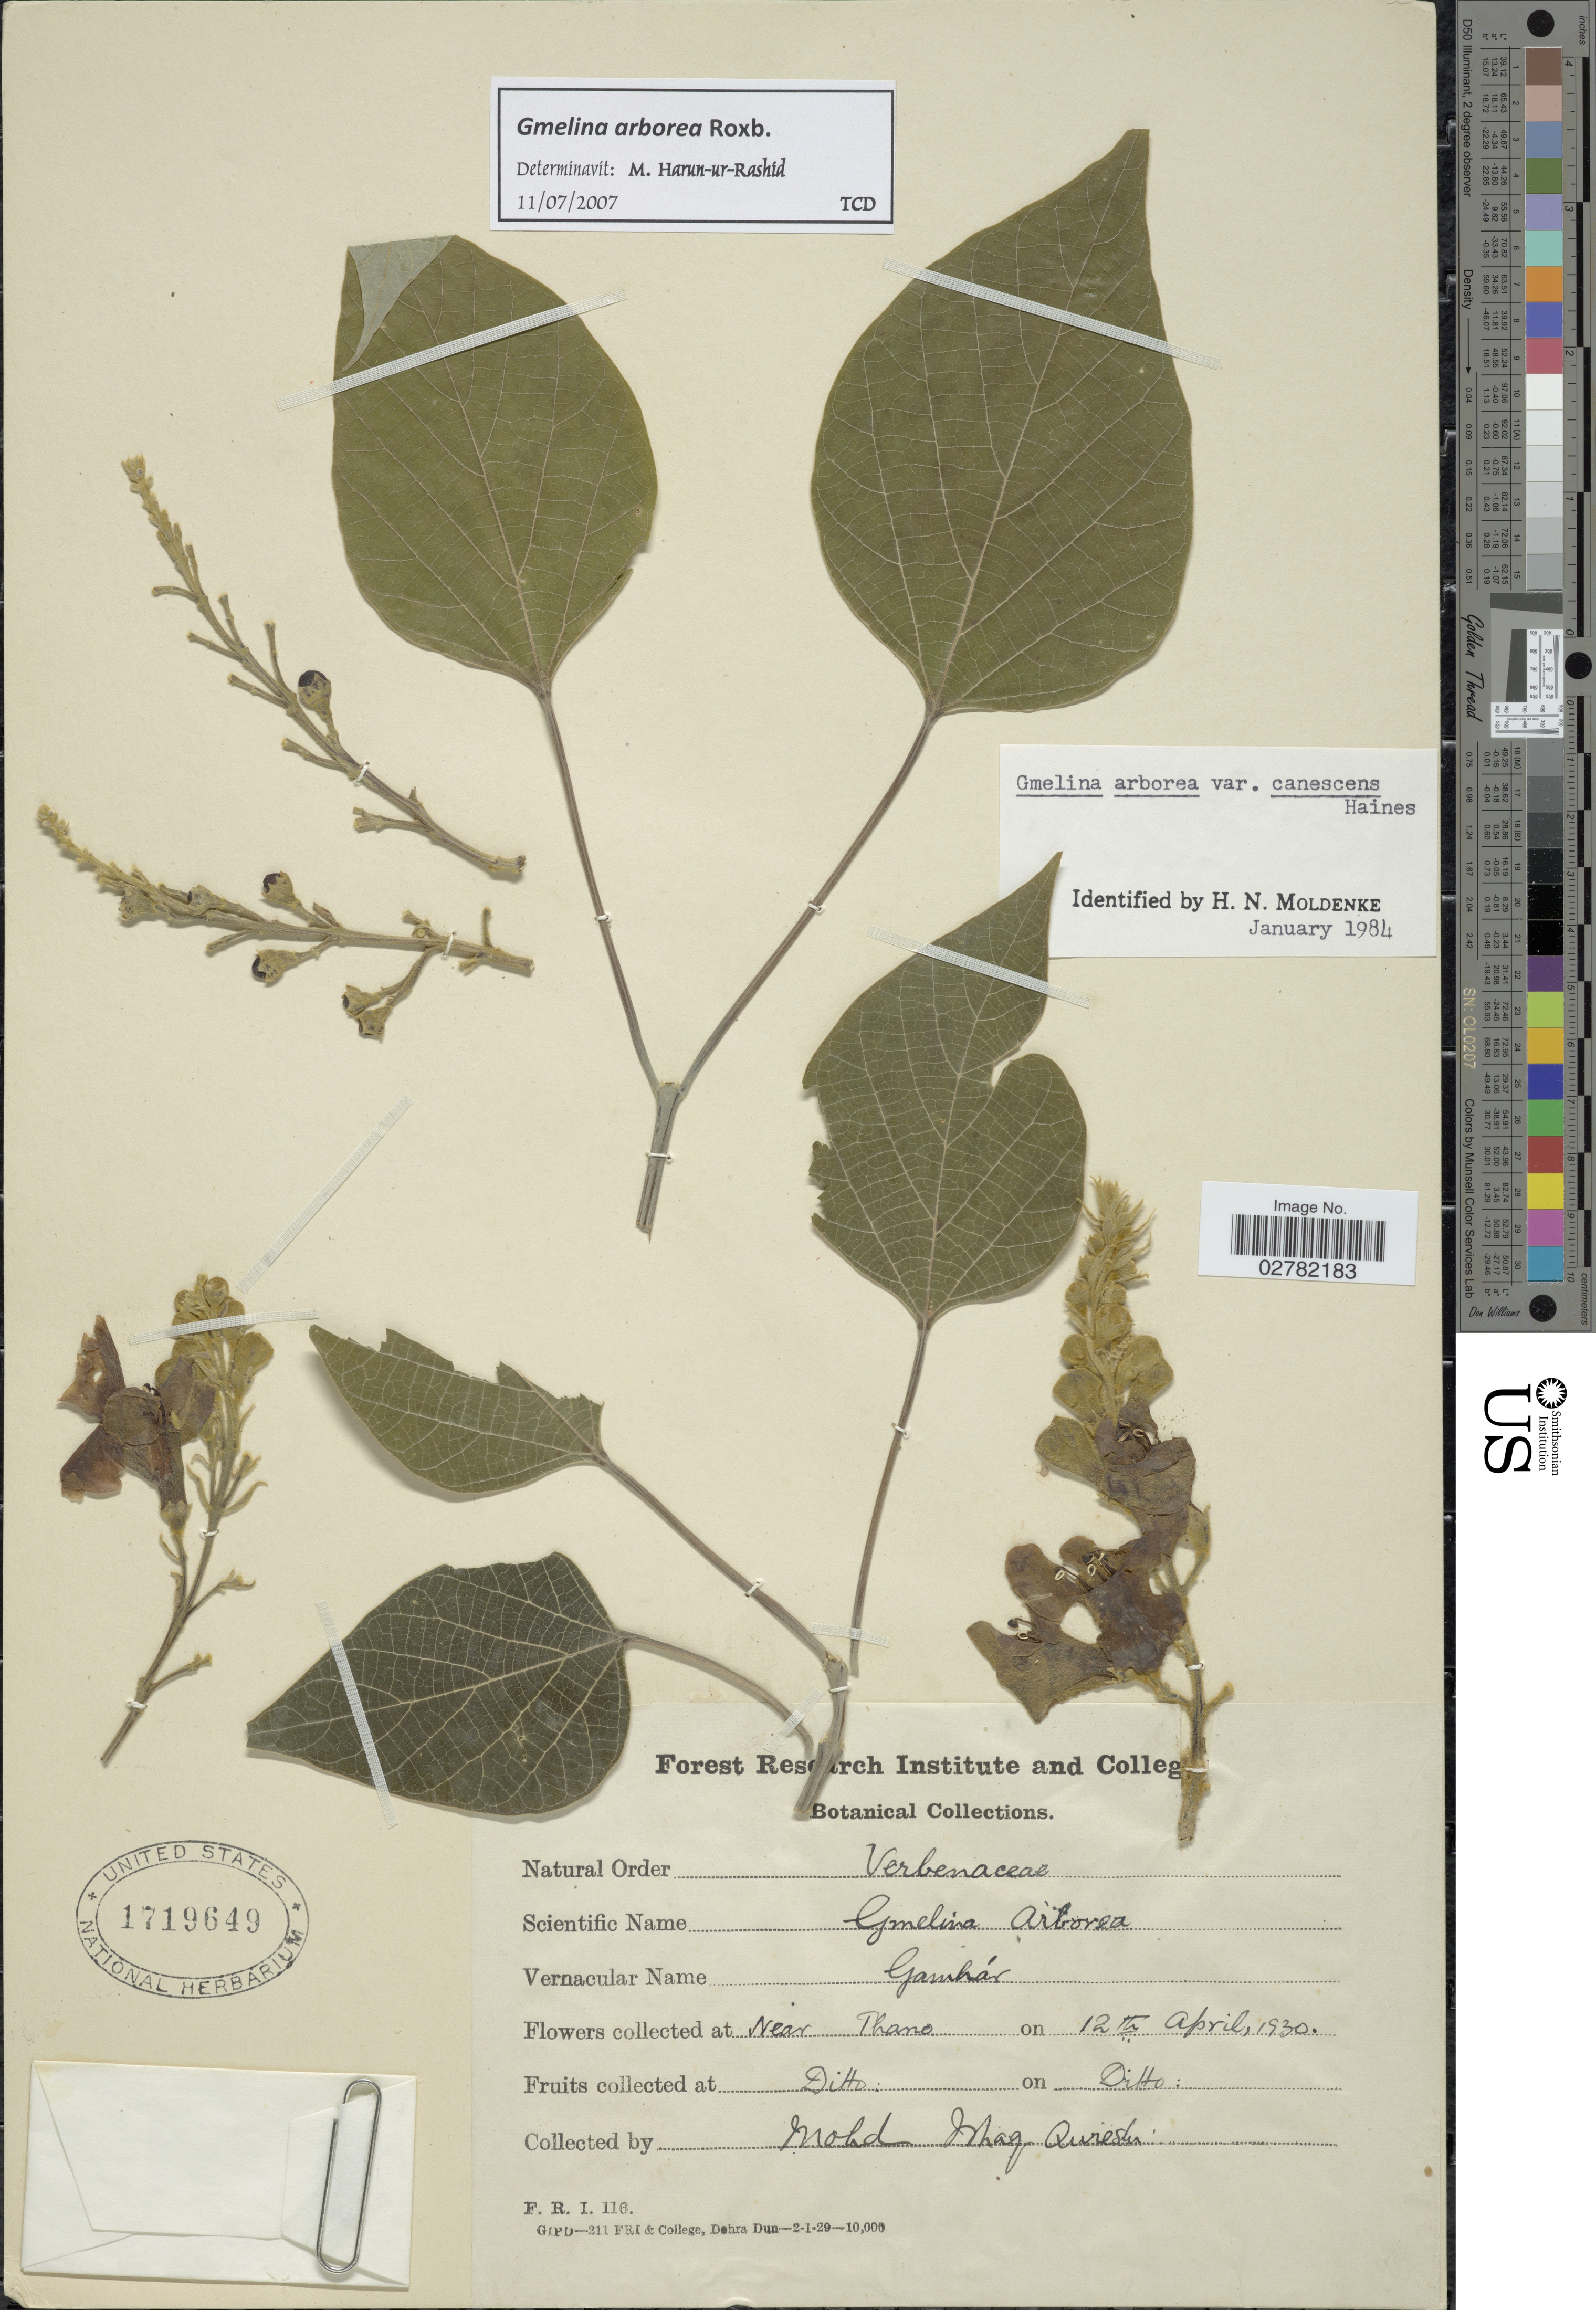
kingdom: Plantae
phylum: Tracheophyta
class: Magnoliopsida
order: Lamiales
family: Lamiaceae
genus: Gmelina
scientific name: Gmelina arborea var. arborea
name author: Roxb. ex Sm.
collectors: M. Qureshi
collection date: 1930-04-12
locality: Near Phano.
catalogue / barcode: US 1719649